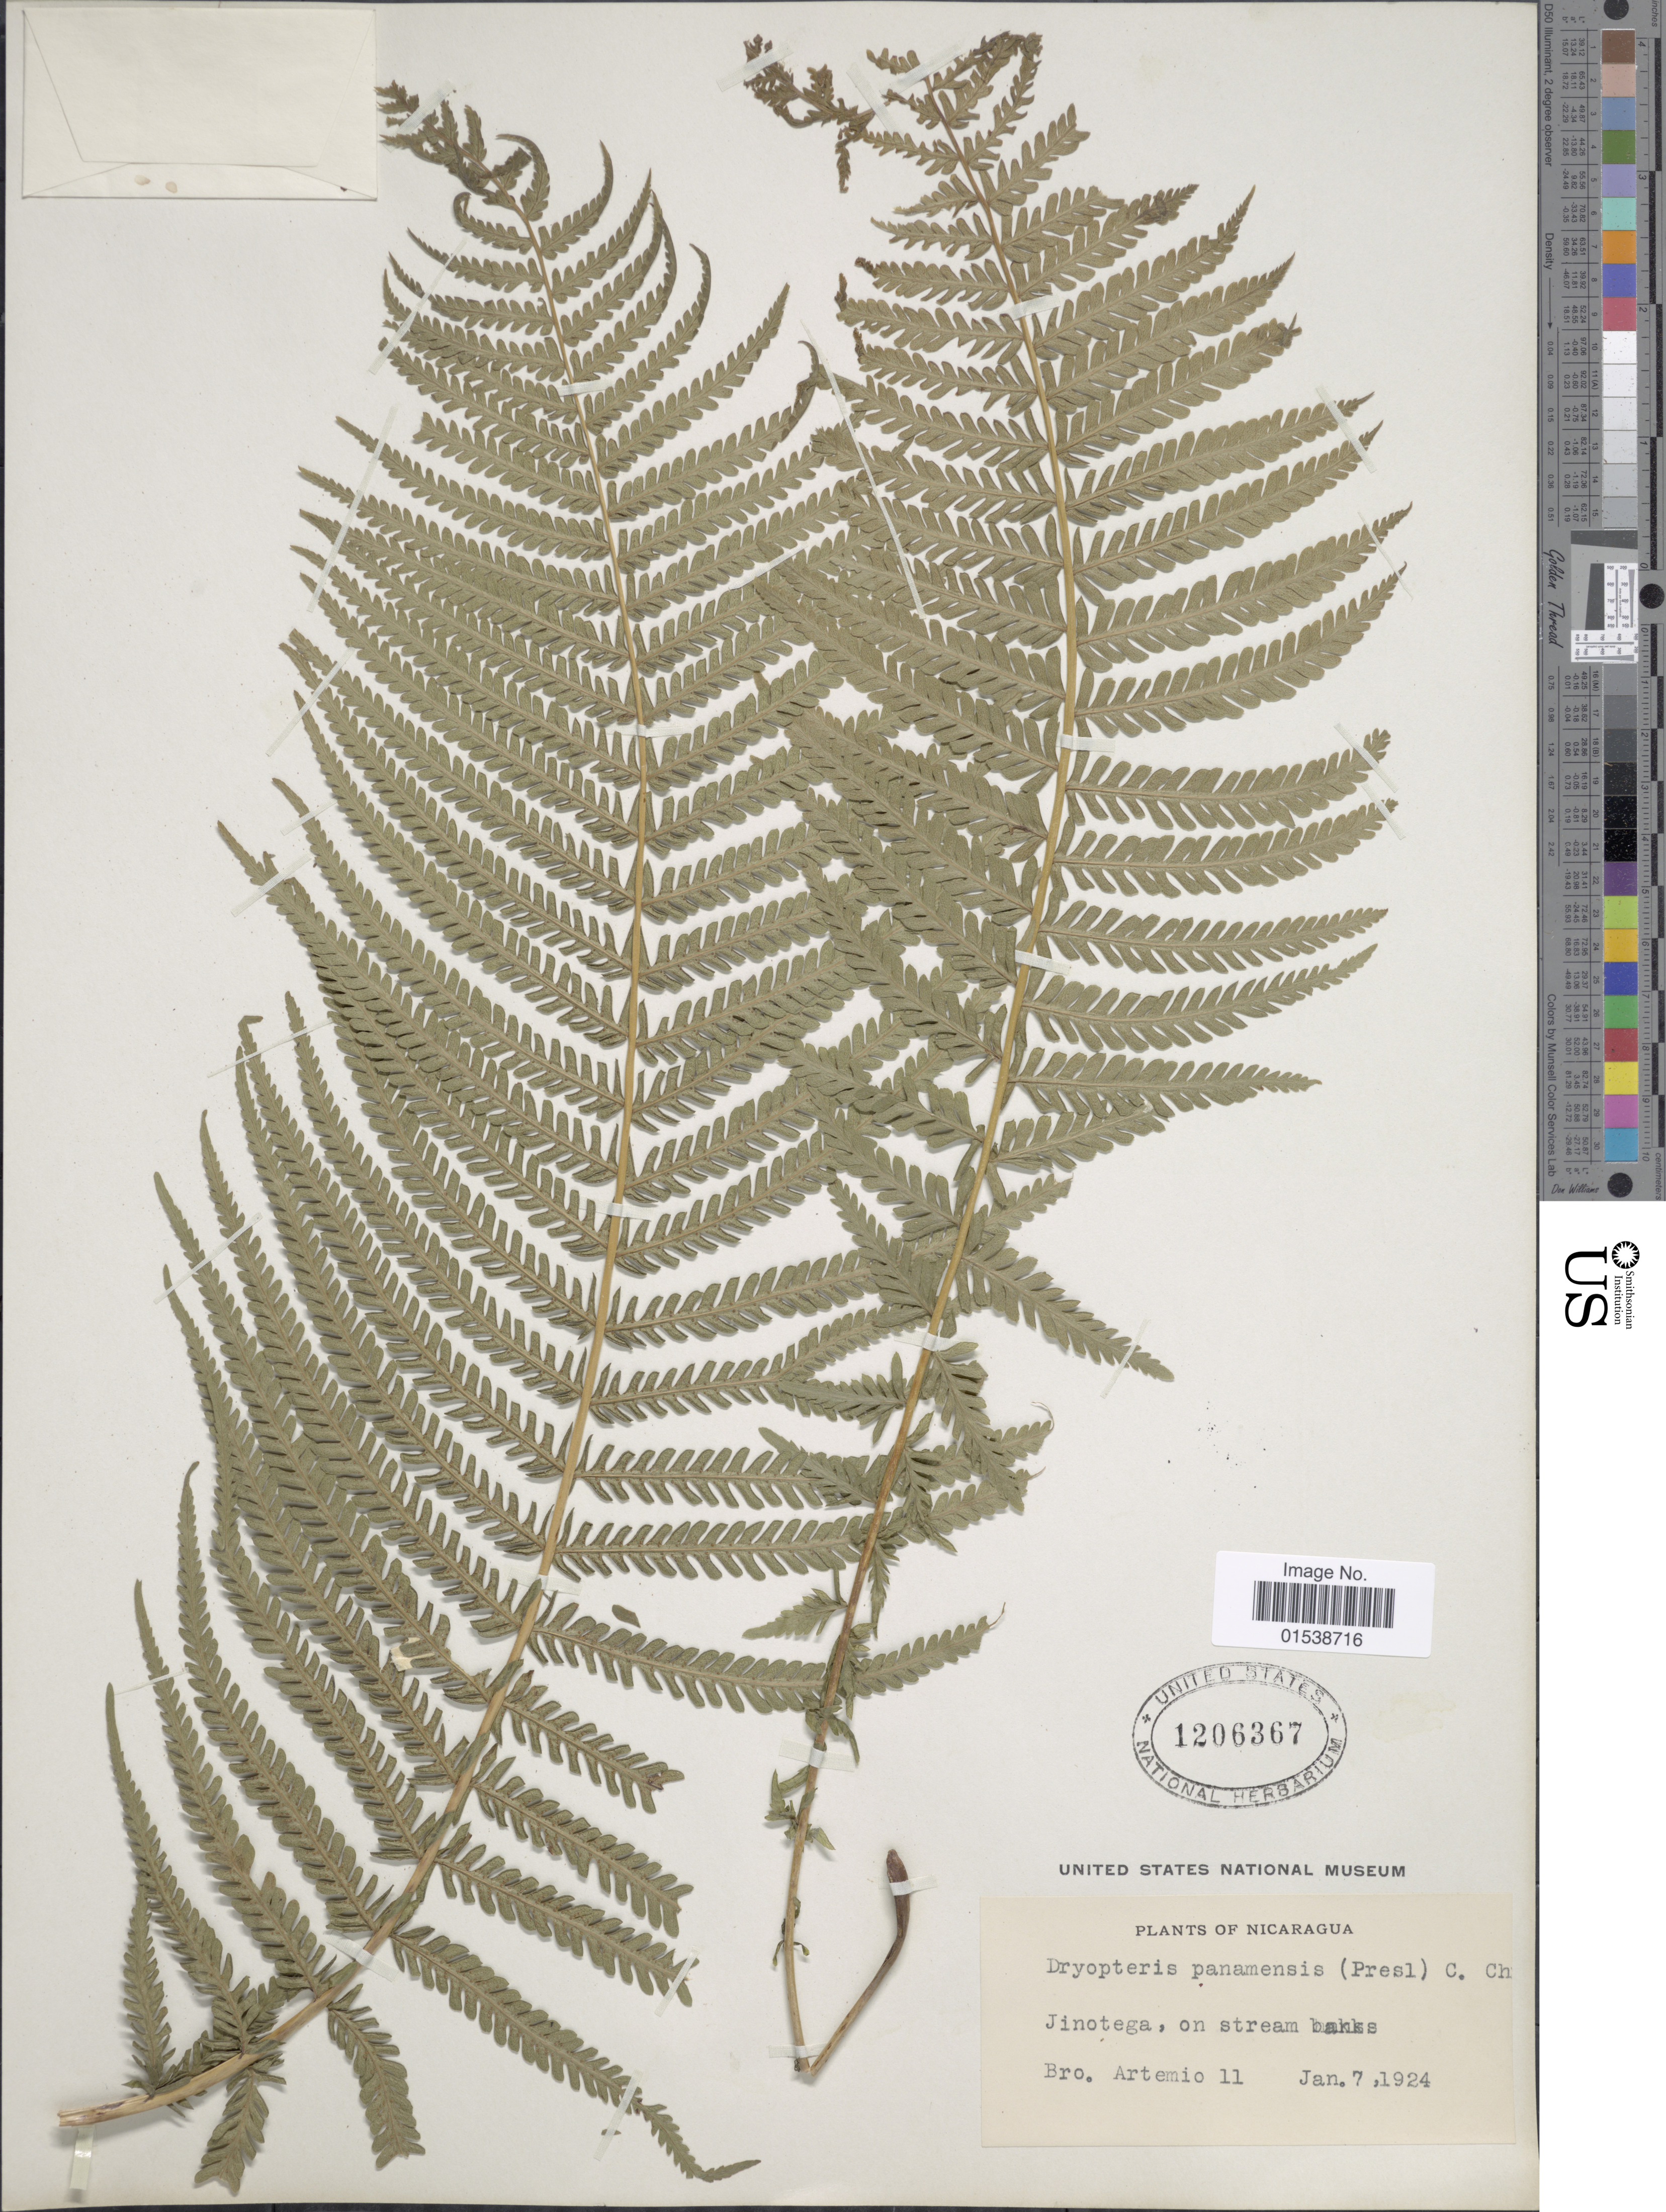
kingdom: Plantae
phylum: Tracheophyta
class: Polypodiopsida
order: Polypodiales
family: Thelypteridaceae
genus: Amauropelta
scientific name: Amauropelta resinifera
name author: (Desv.) Pic. Serm.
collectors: B. Rene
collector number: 11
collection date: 1924-01-07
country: Nicaragua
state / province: Jinotega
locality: Jinotega, on stream banks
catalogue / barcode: US 1206367